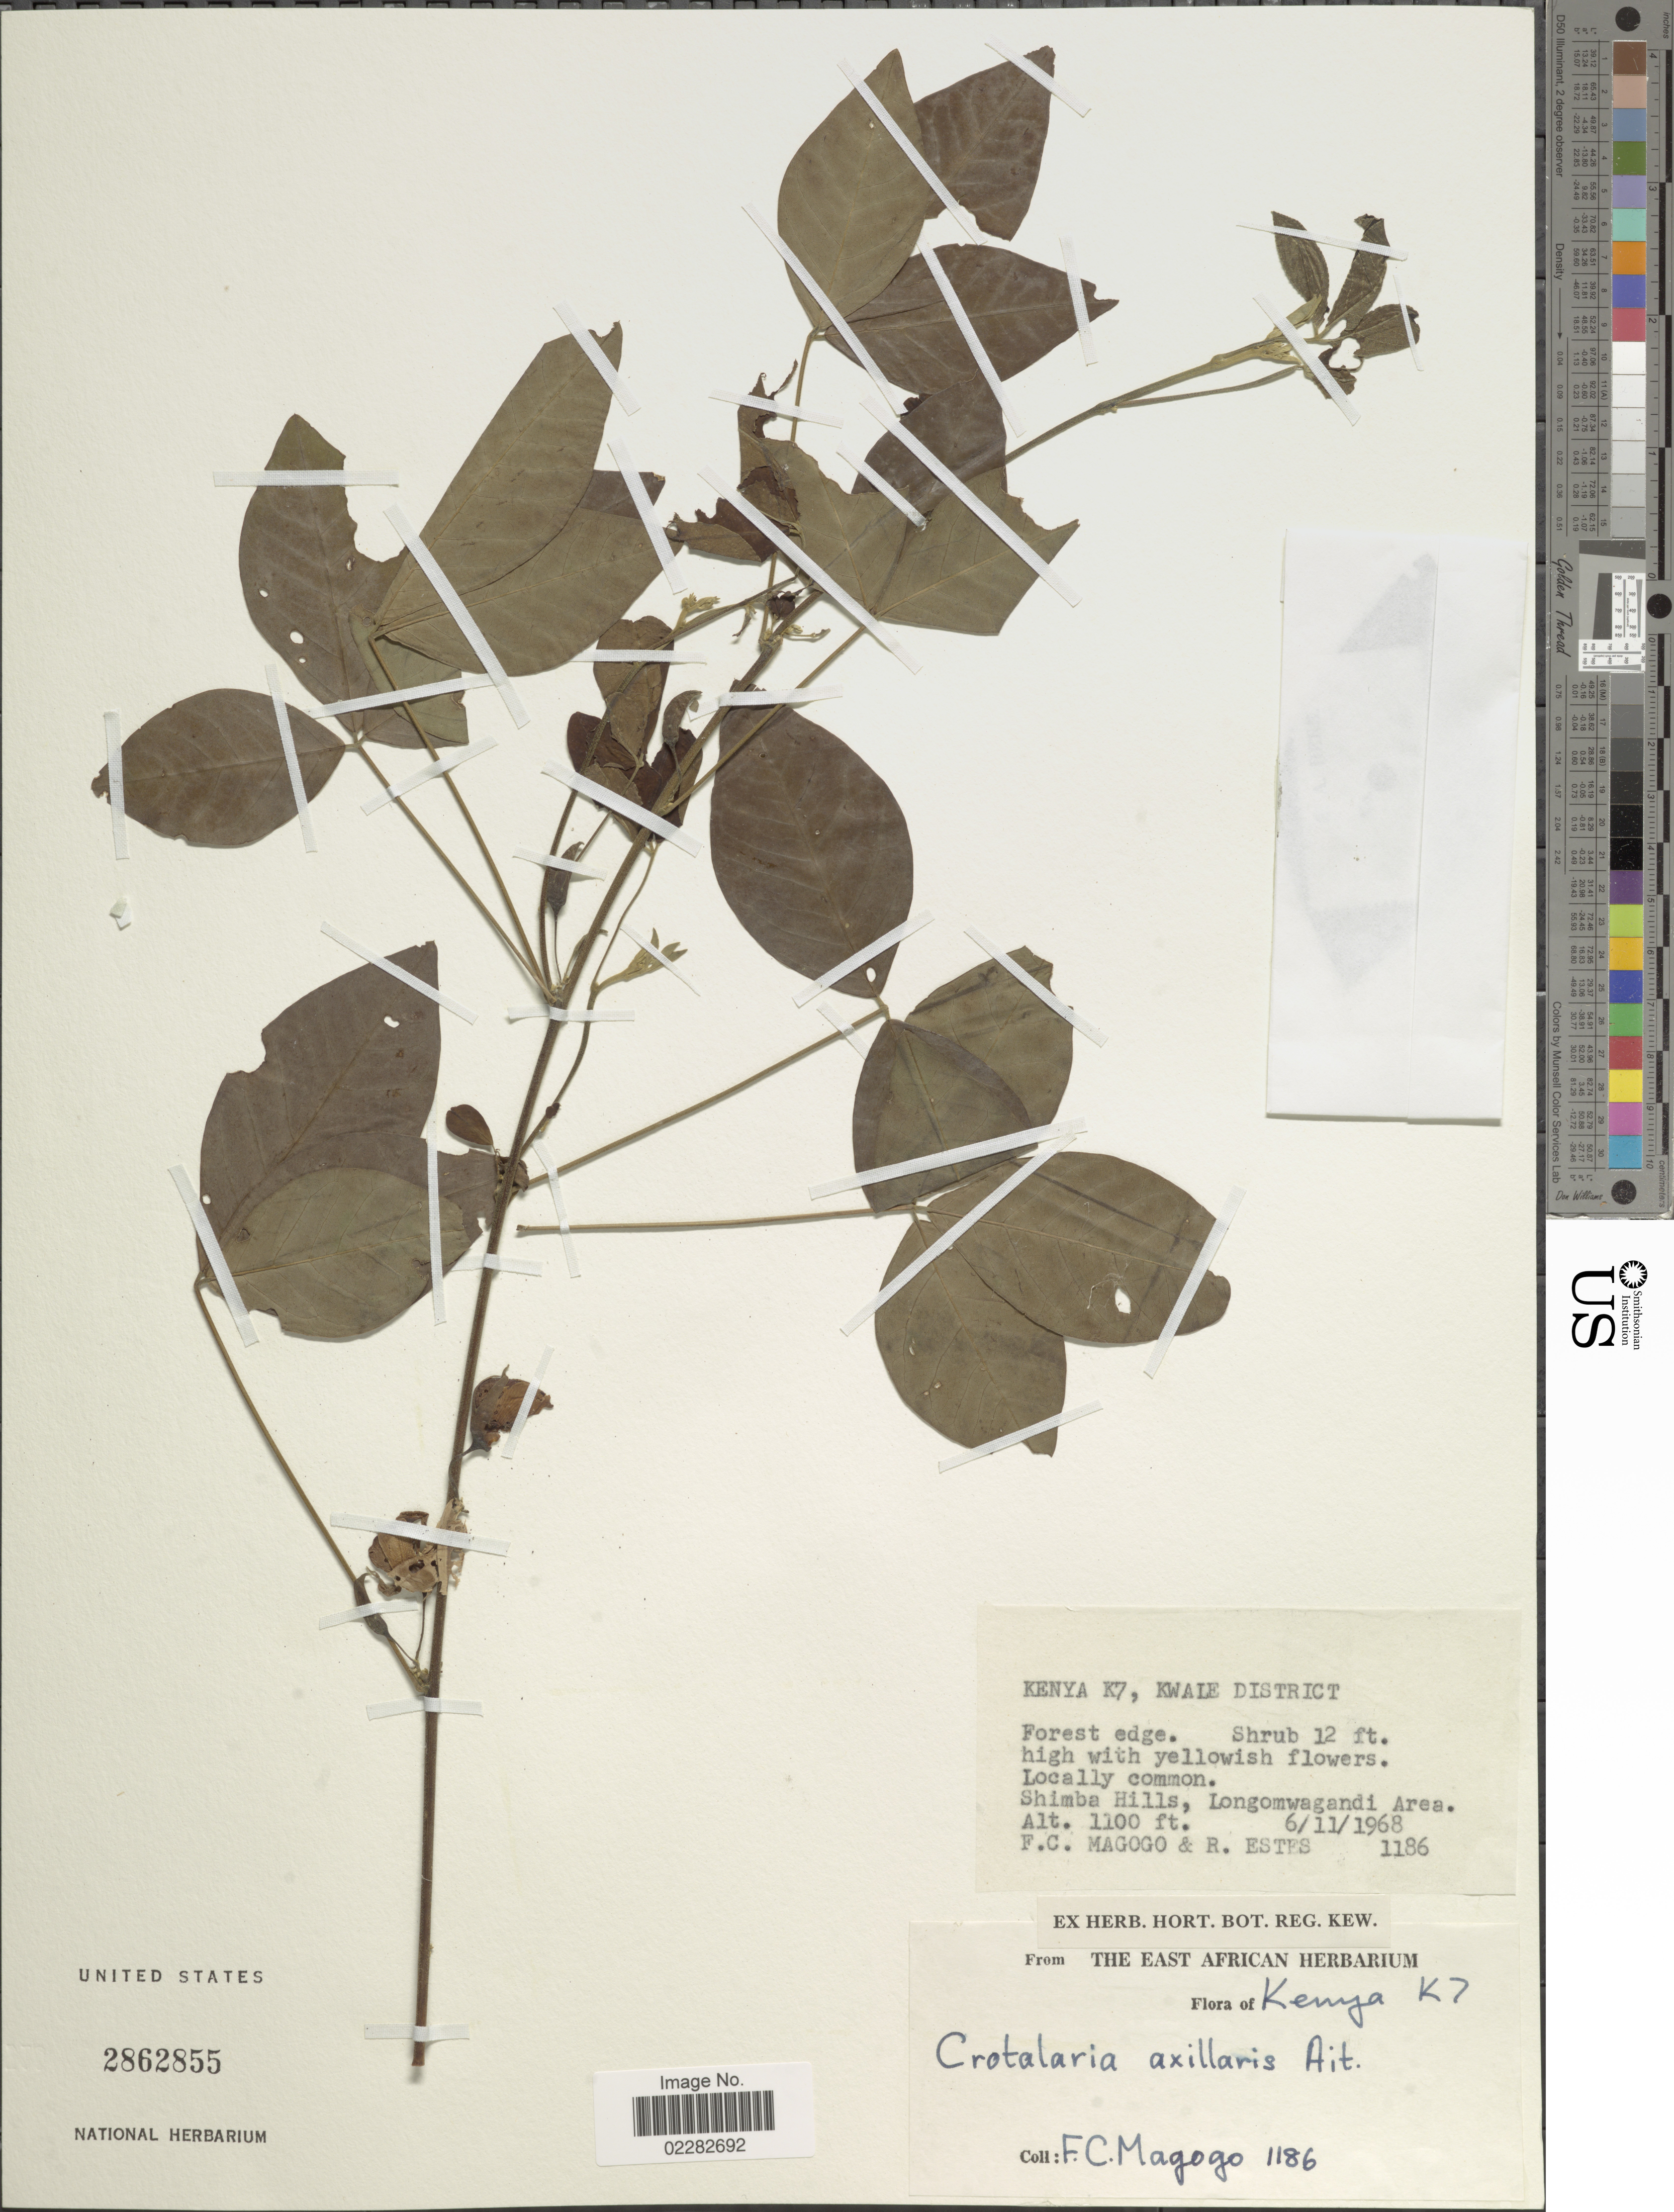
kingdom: Plantae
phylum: Tracheophyta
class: Magnoliopsida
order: Fabales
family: Fabaceae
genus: Crotalaria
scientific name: Crotalaria axillaris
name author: Aiton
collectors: F. Magogo & R. Estes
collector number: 1186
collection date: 1968-11-06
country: Kenya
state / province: Kwale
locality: Kenya K7, forest edge, Shimba Hills, Longomwagandi Area.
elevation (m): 335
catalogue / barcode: US 2862855